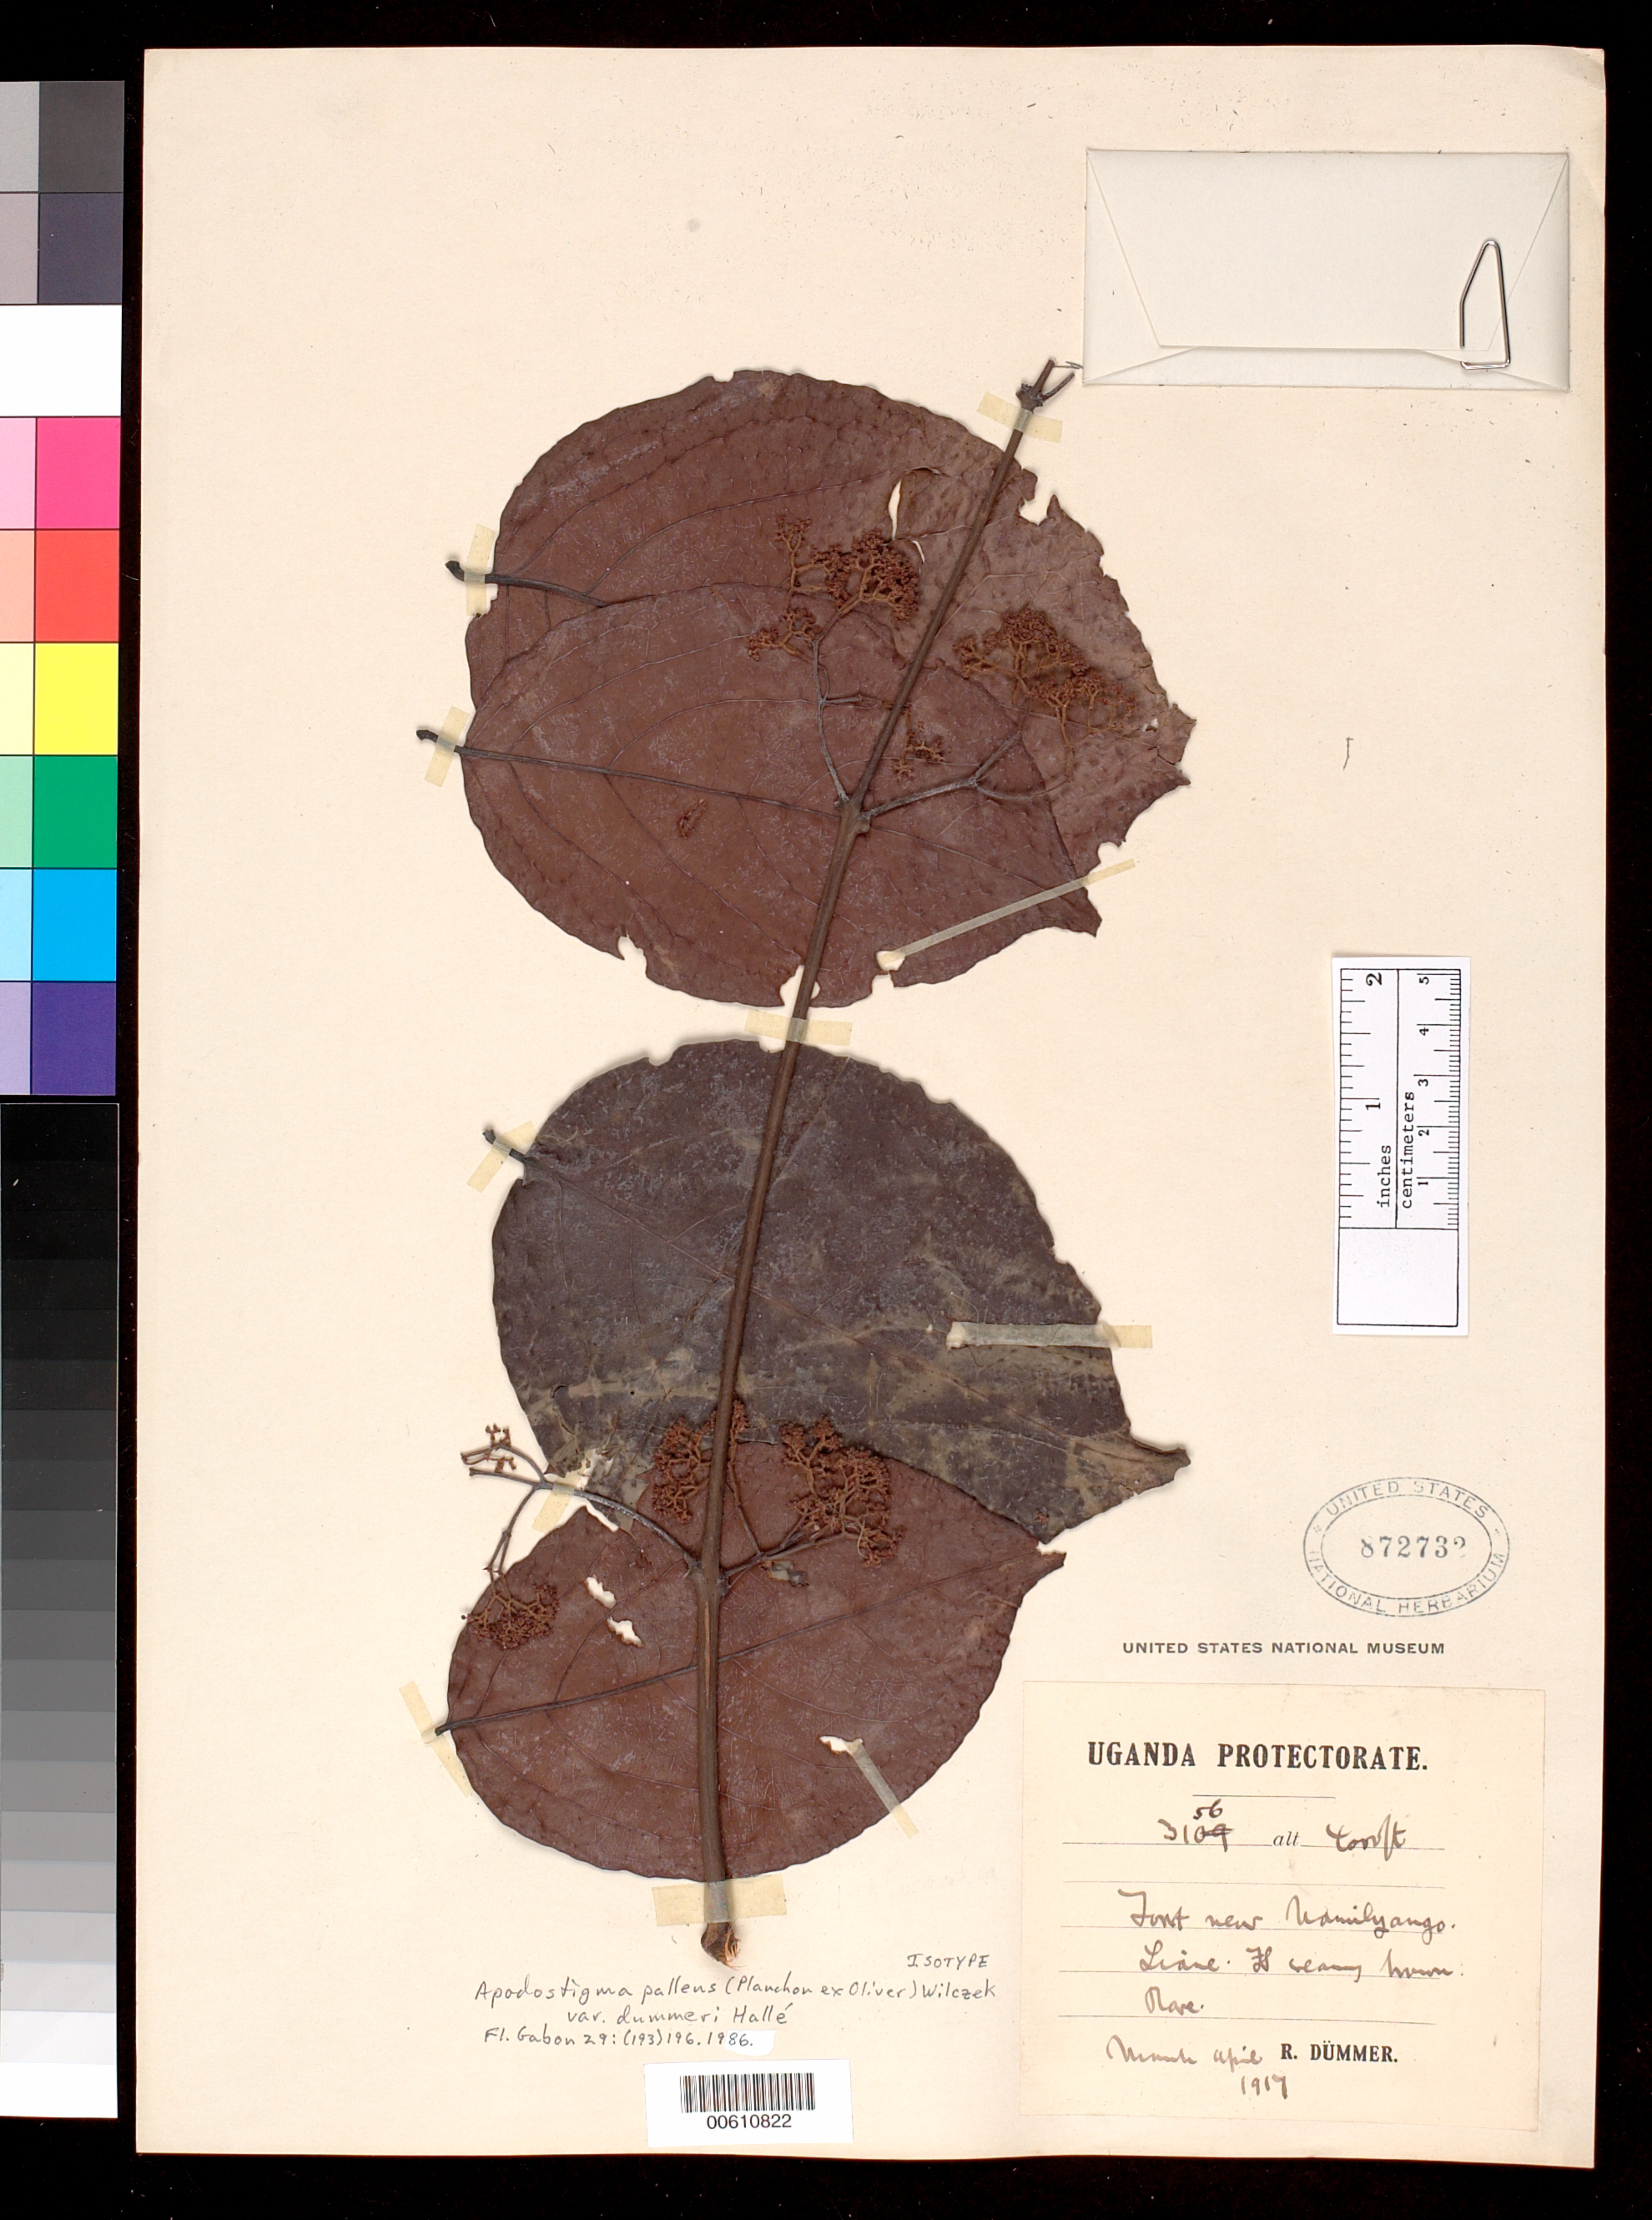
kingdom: Plantae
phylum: Tracheophyta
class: Magnoliopsida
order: Celastrales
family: Celastraceae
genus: Apodostigma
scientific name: Apodostigma pallens var. dummeri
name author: N. Hallé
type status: Isotype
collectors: R. A. Dümmer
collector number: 3156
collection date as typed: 1917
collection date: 1917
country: Uganda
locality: Found near Namiryango.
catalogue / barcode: US 872732